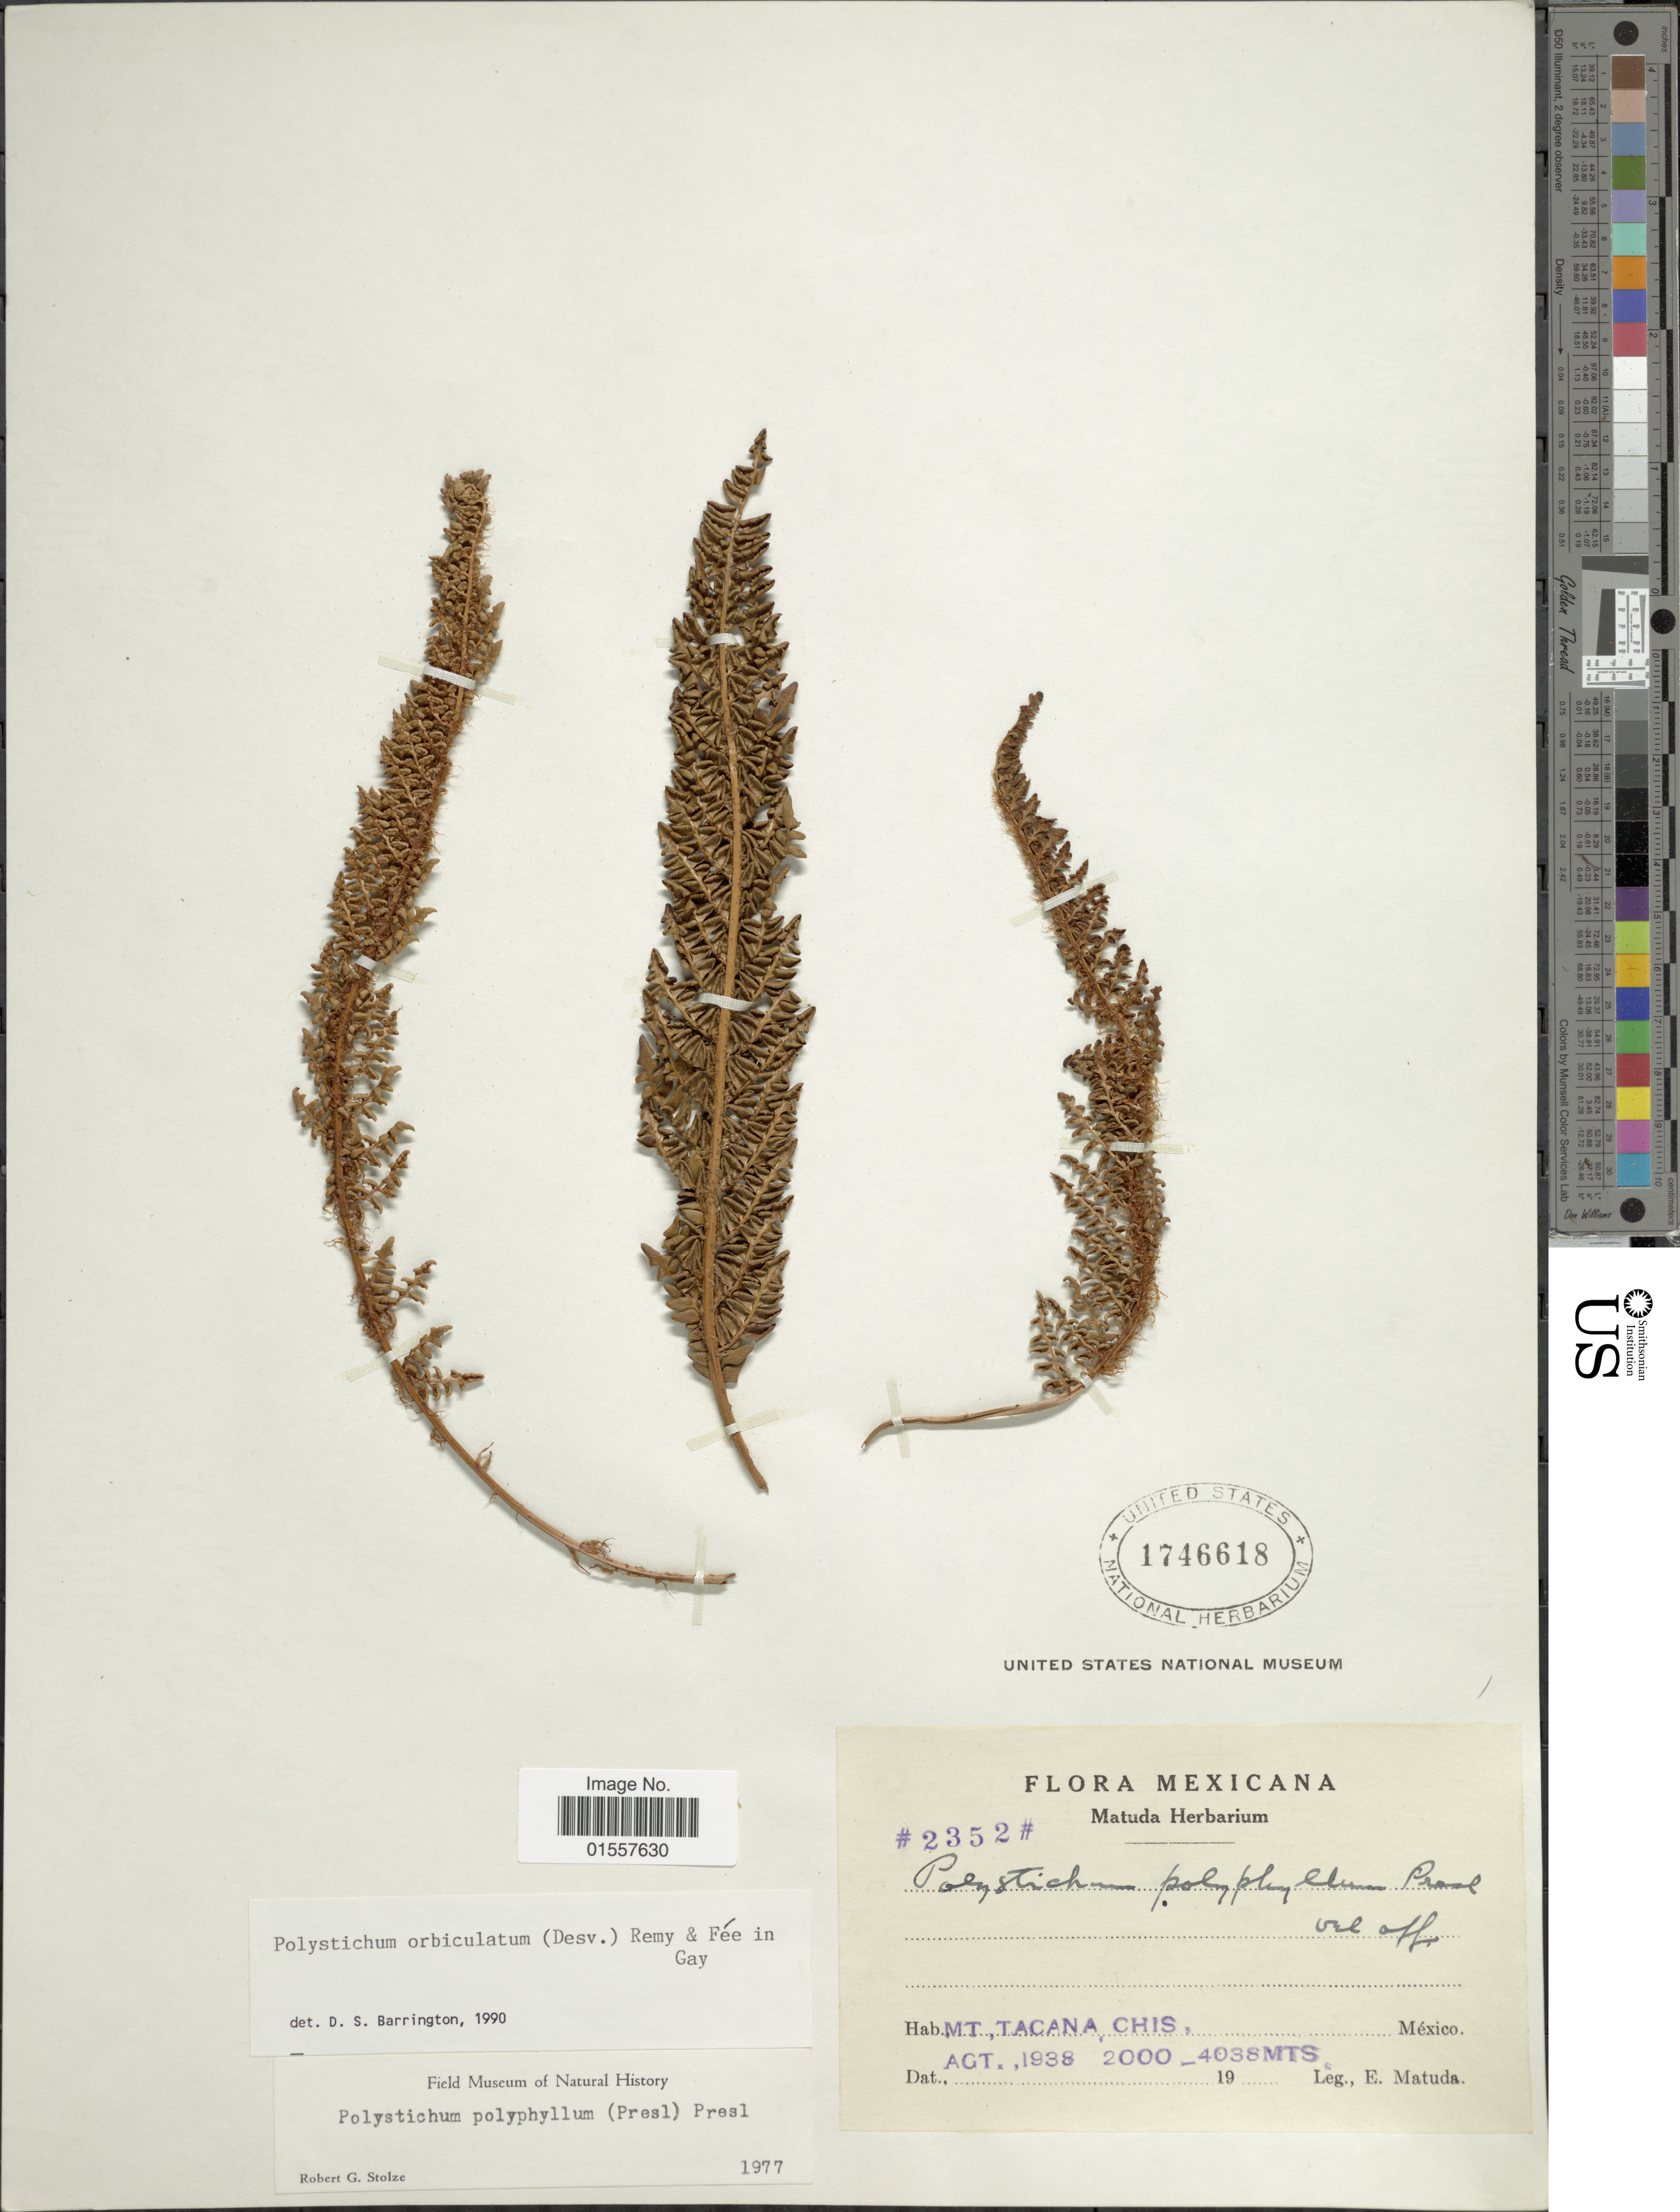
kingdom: Plantae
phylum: Tracheophyta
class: Polypodiopsida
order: Polypodiales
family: Dryopteridaceae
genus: Polystichum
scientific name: Polystichum orbiculatum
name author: (Desv.) J. Rémy & Fée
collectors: E. Matuda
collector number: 2352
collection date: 1938-08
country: Mexico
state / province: Chiapas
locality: Mexicana, Mt. Tacana, Chis.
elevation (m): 2000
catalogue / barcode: US 1746618